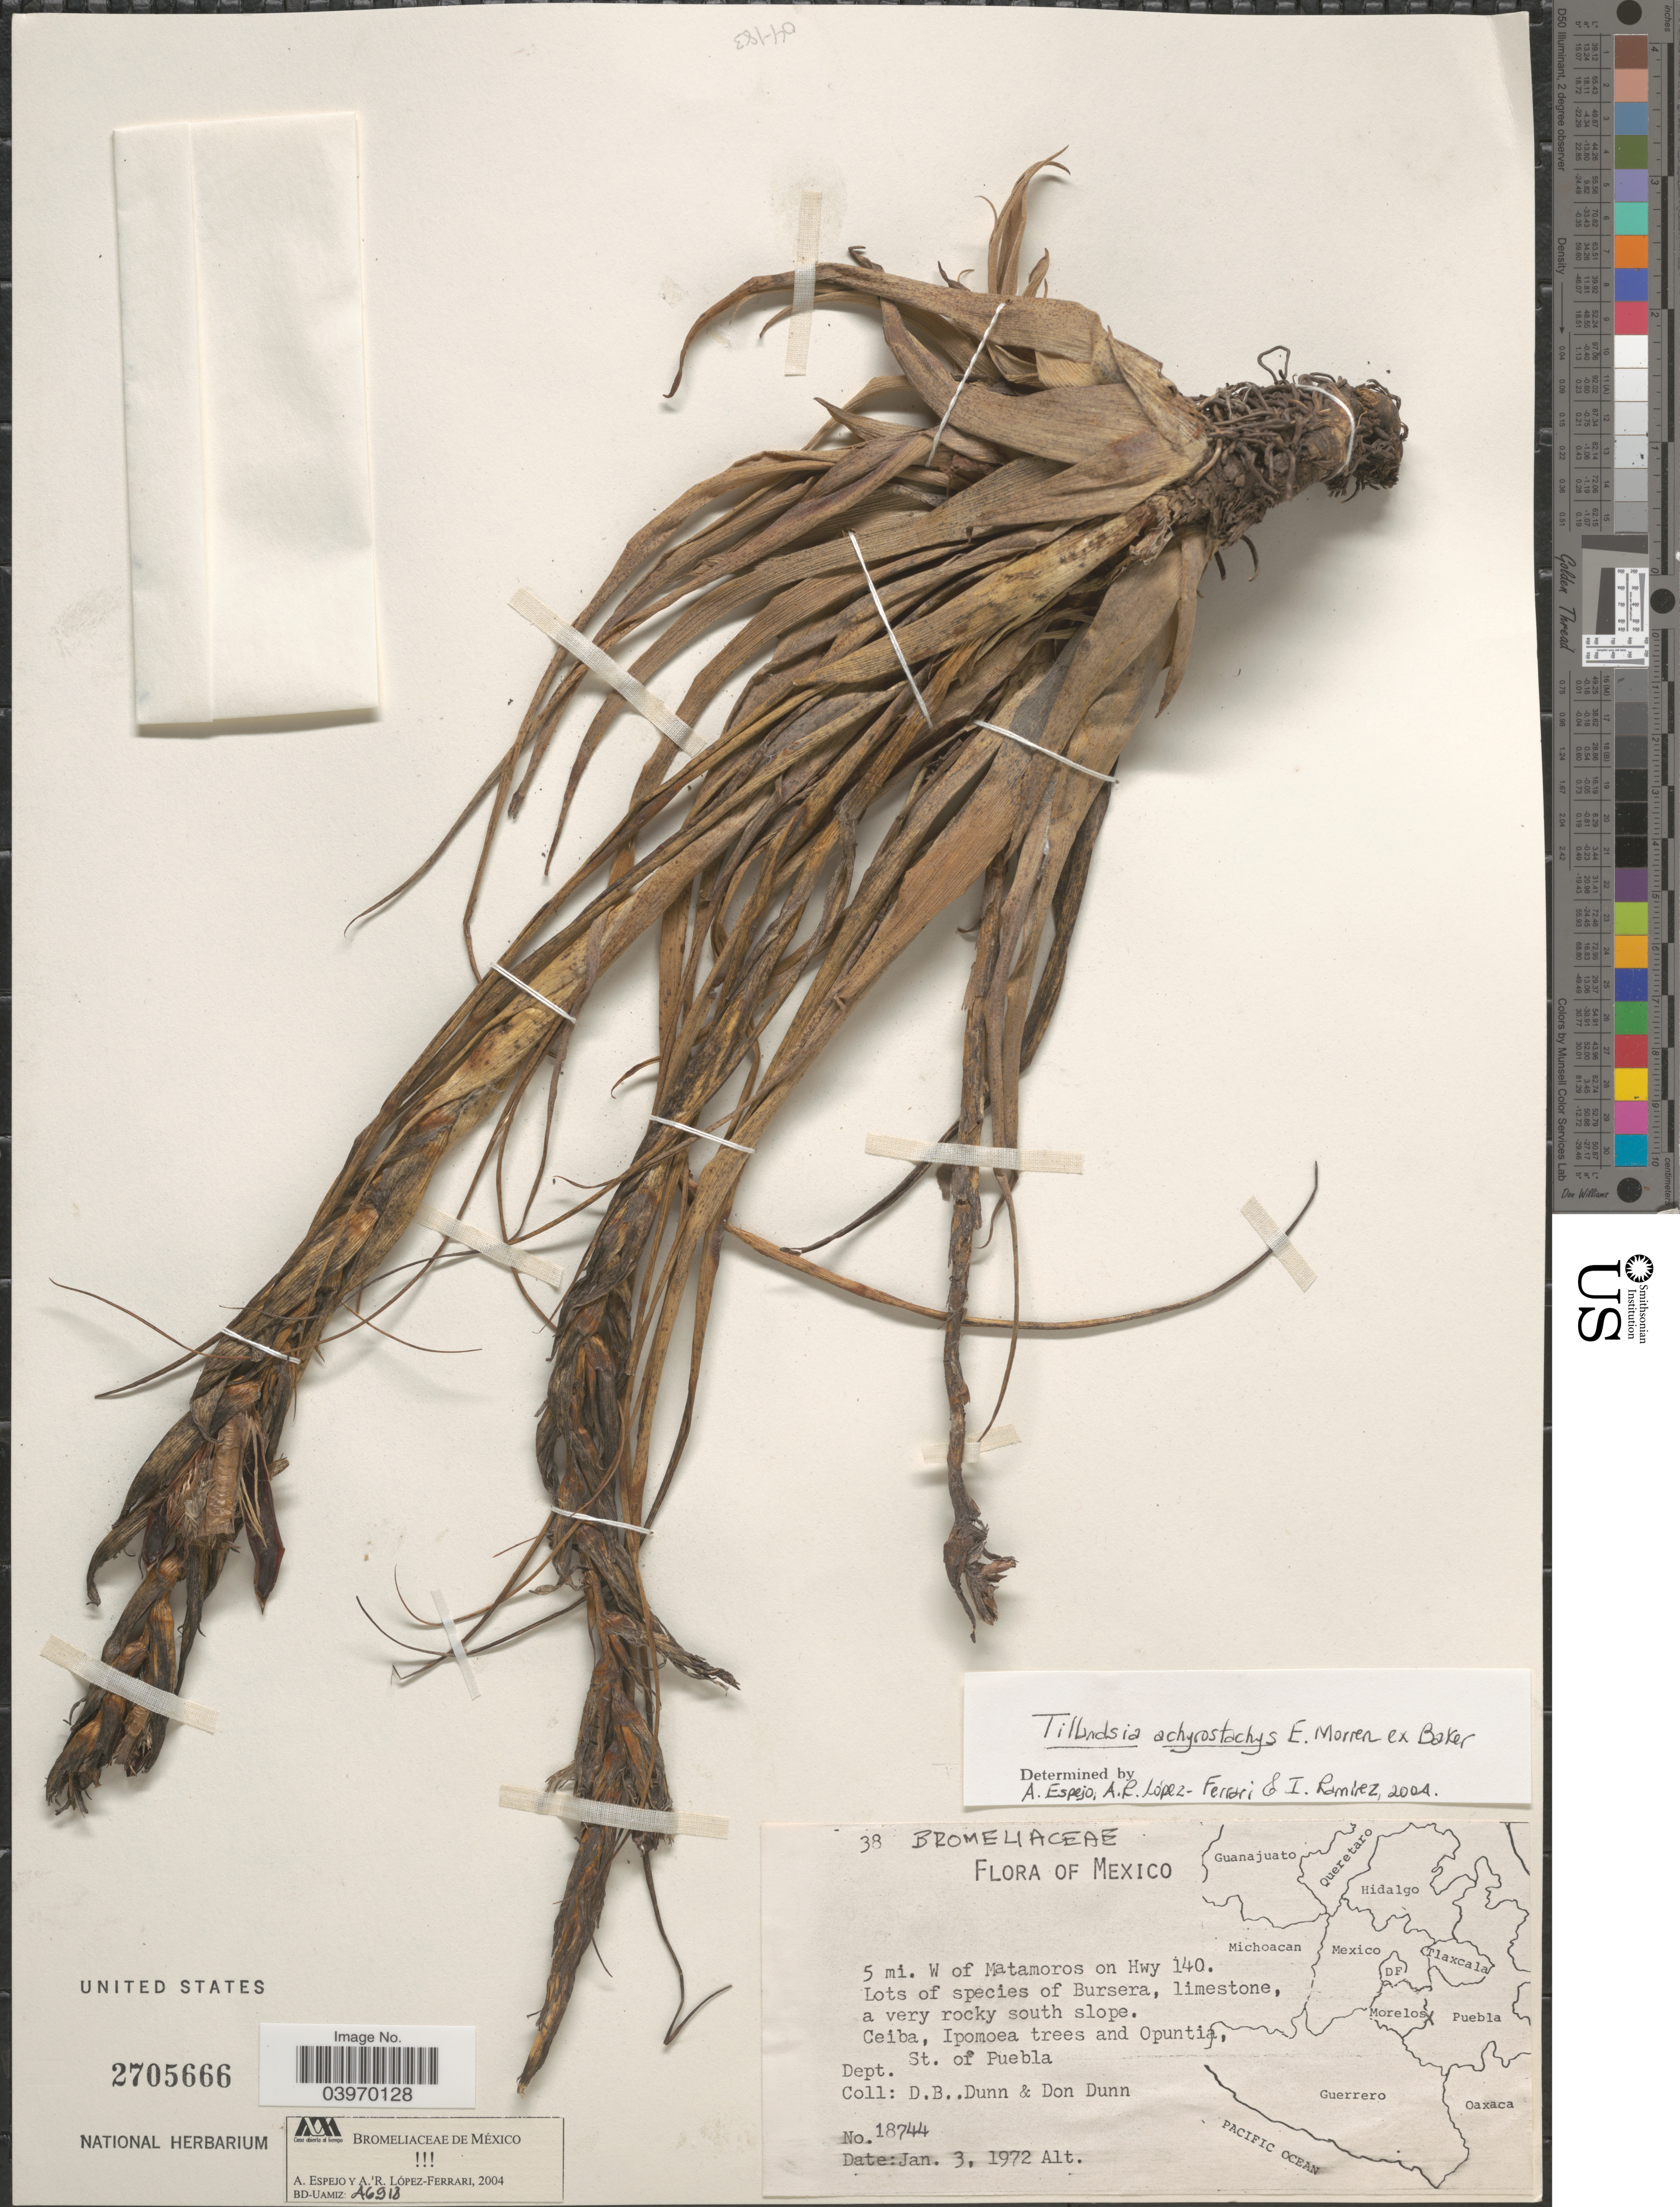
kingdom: Plantae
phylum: Tracheophyta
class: Liliopsida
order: Poales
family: Bromeliaceae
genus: Tillandsia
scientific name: Tillandsia achyrostachys var. achyrostachys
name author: É. Morren ex Baker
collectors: D. B. Dunn & D. Dunn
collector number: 18744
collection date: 1972-01-03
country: Mexico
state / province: Puebla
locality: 5 mi. W of Matamoros on Hwy 140. Dept. St. of Puebla.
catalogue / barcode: US 2705666